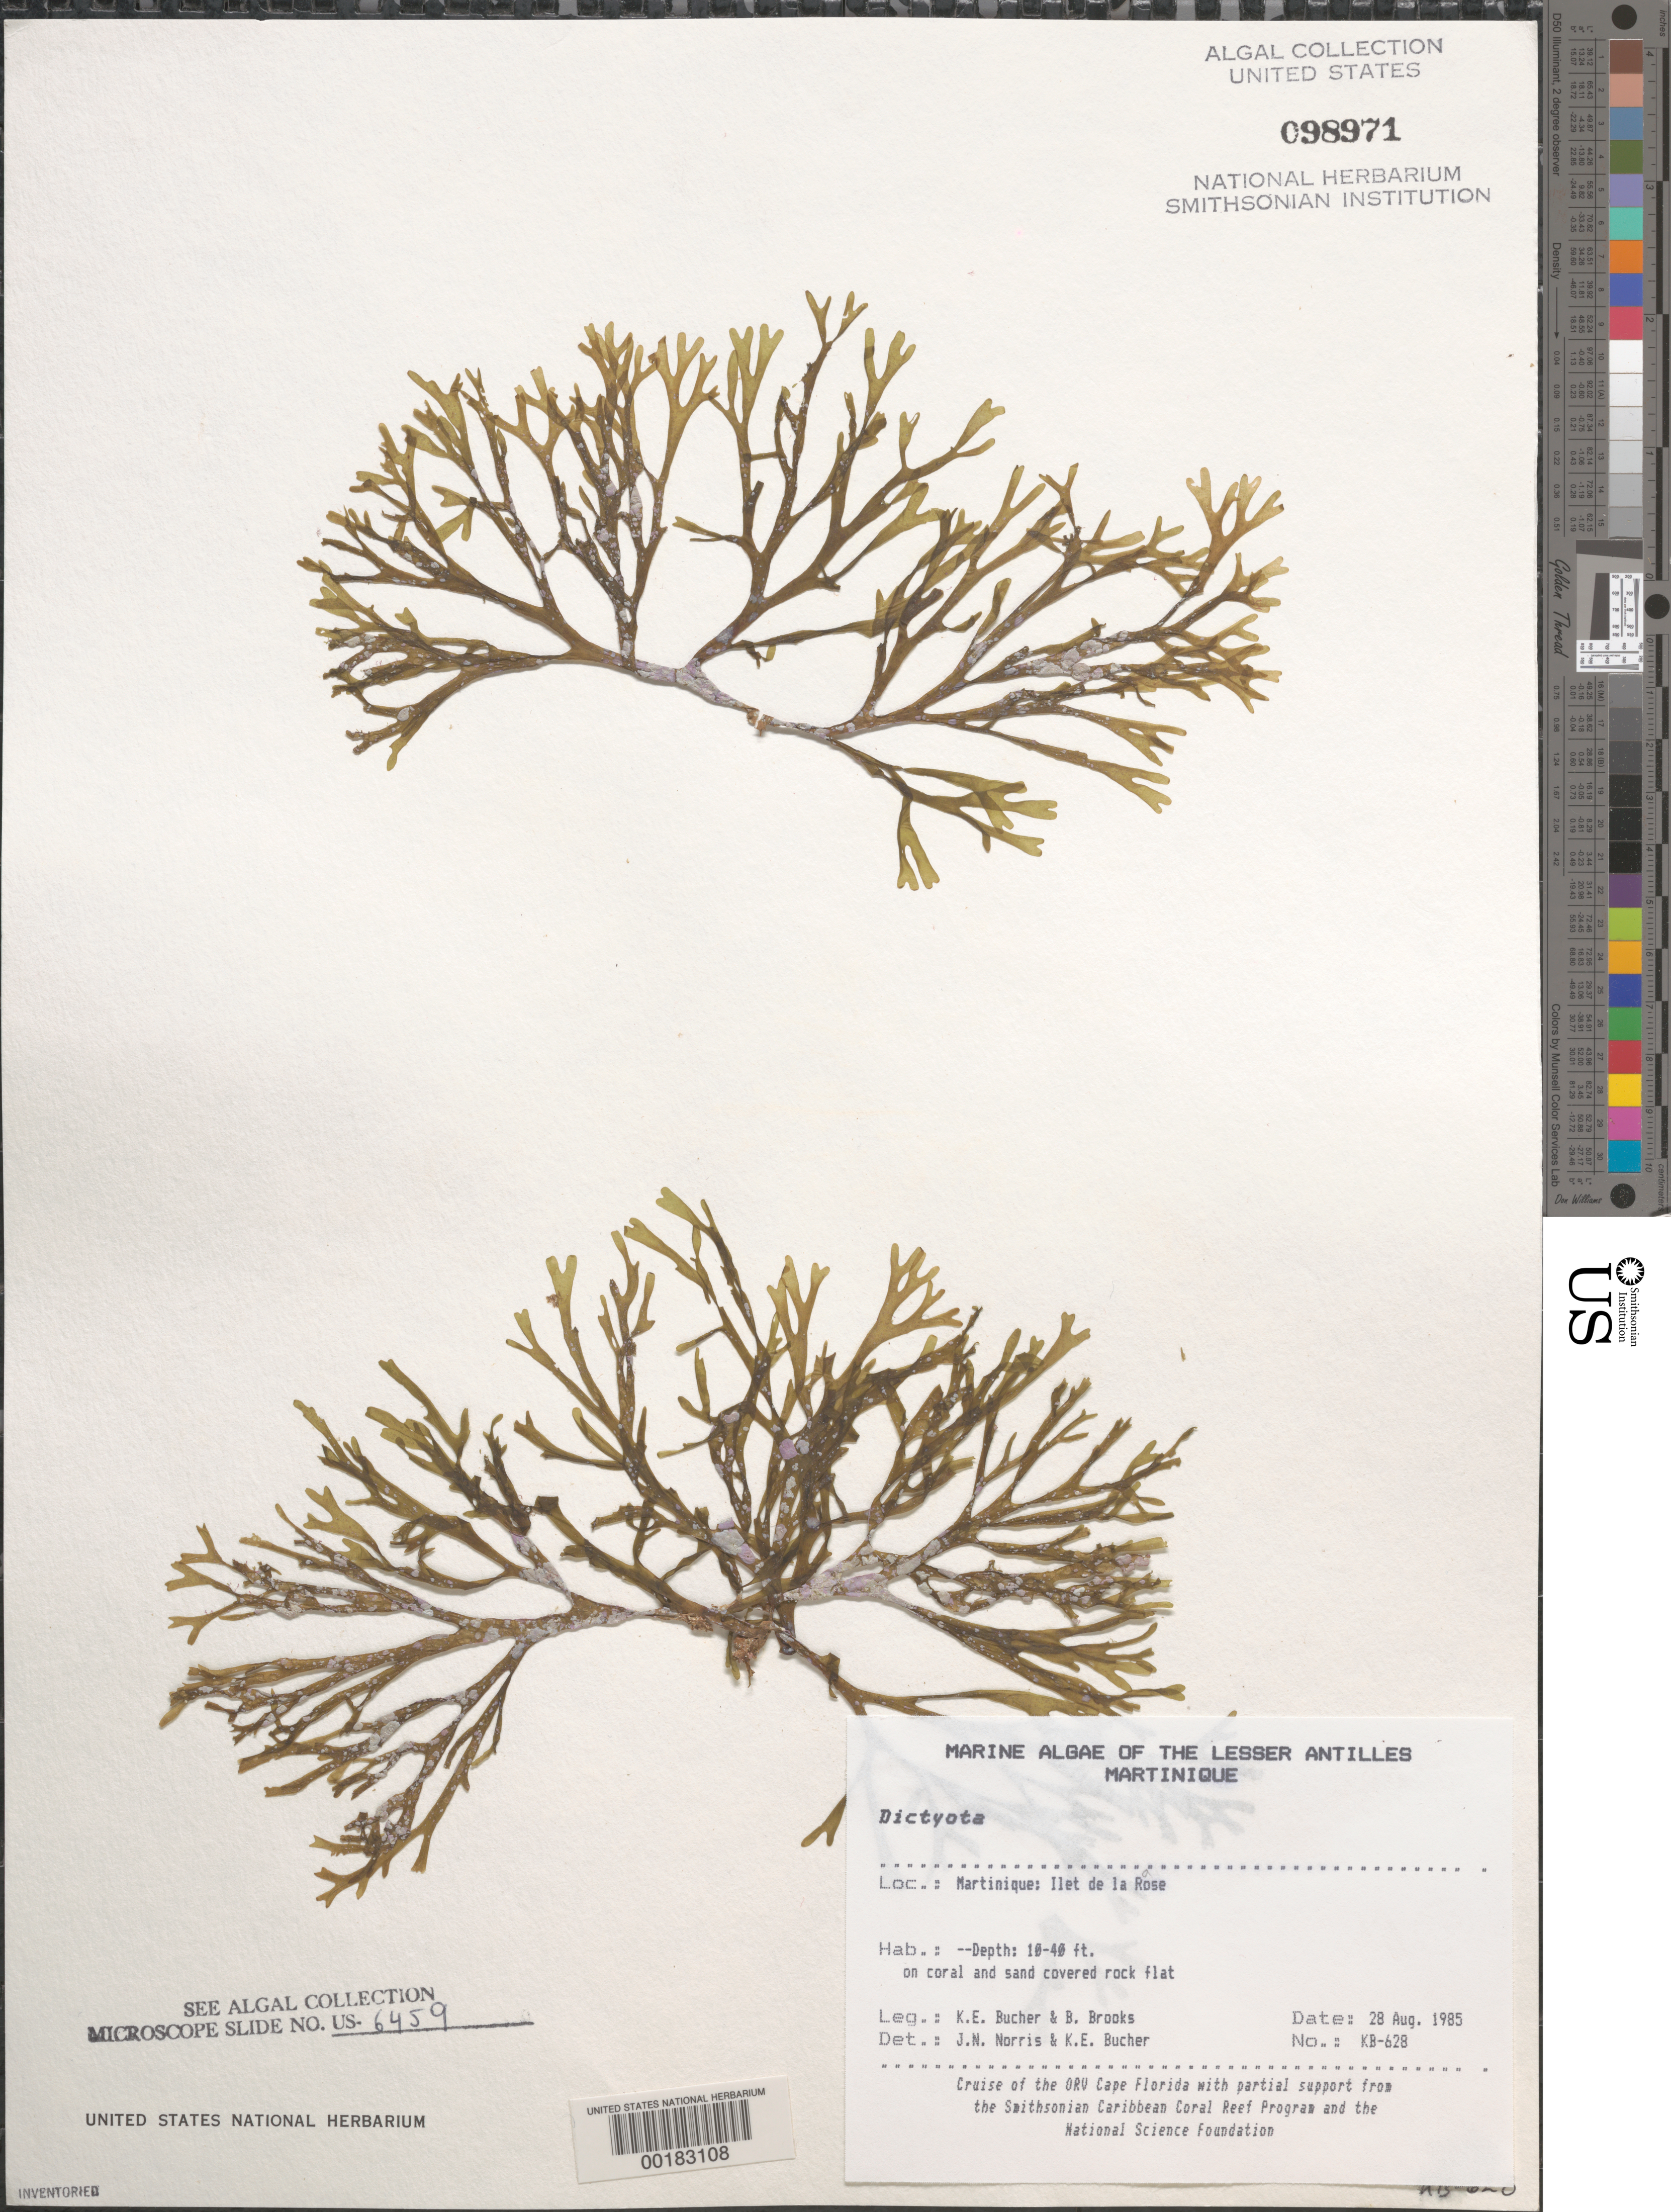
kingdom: Chromista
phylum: Ochrophyta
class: Phaeophyceae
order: Dictyotales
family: Dictyotaceae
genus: Dictyota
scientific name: Dictyota sp.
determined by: Norris, J. N.; Bucher, K. E.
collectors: K. E. Bucher & B. Brooks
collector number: Kb-628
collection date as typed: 28 Aug 1985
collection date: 1985-08-28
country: Martinique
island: Ilet de la Rose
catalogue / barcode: US 98971